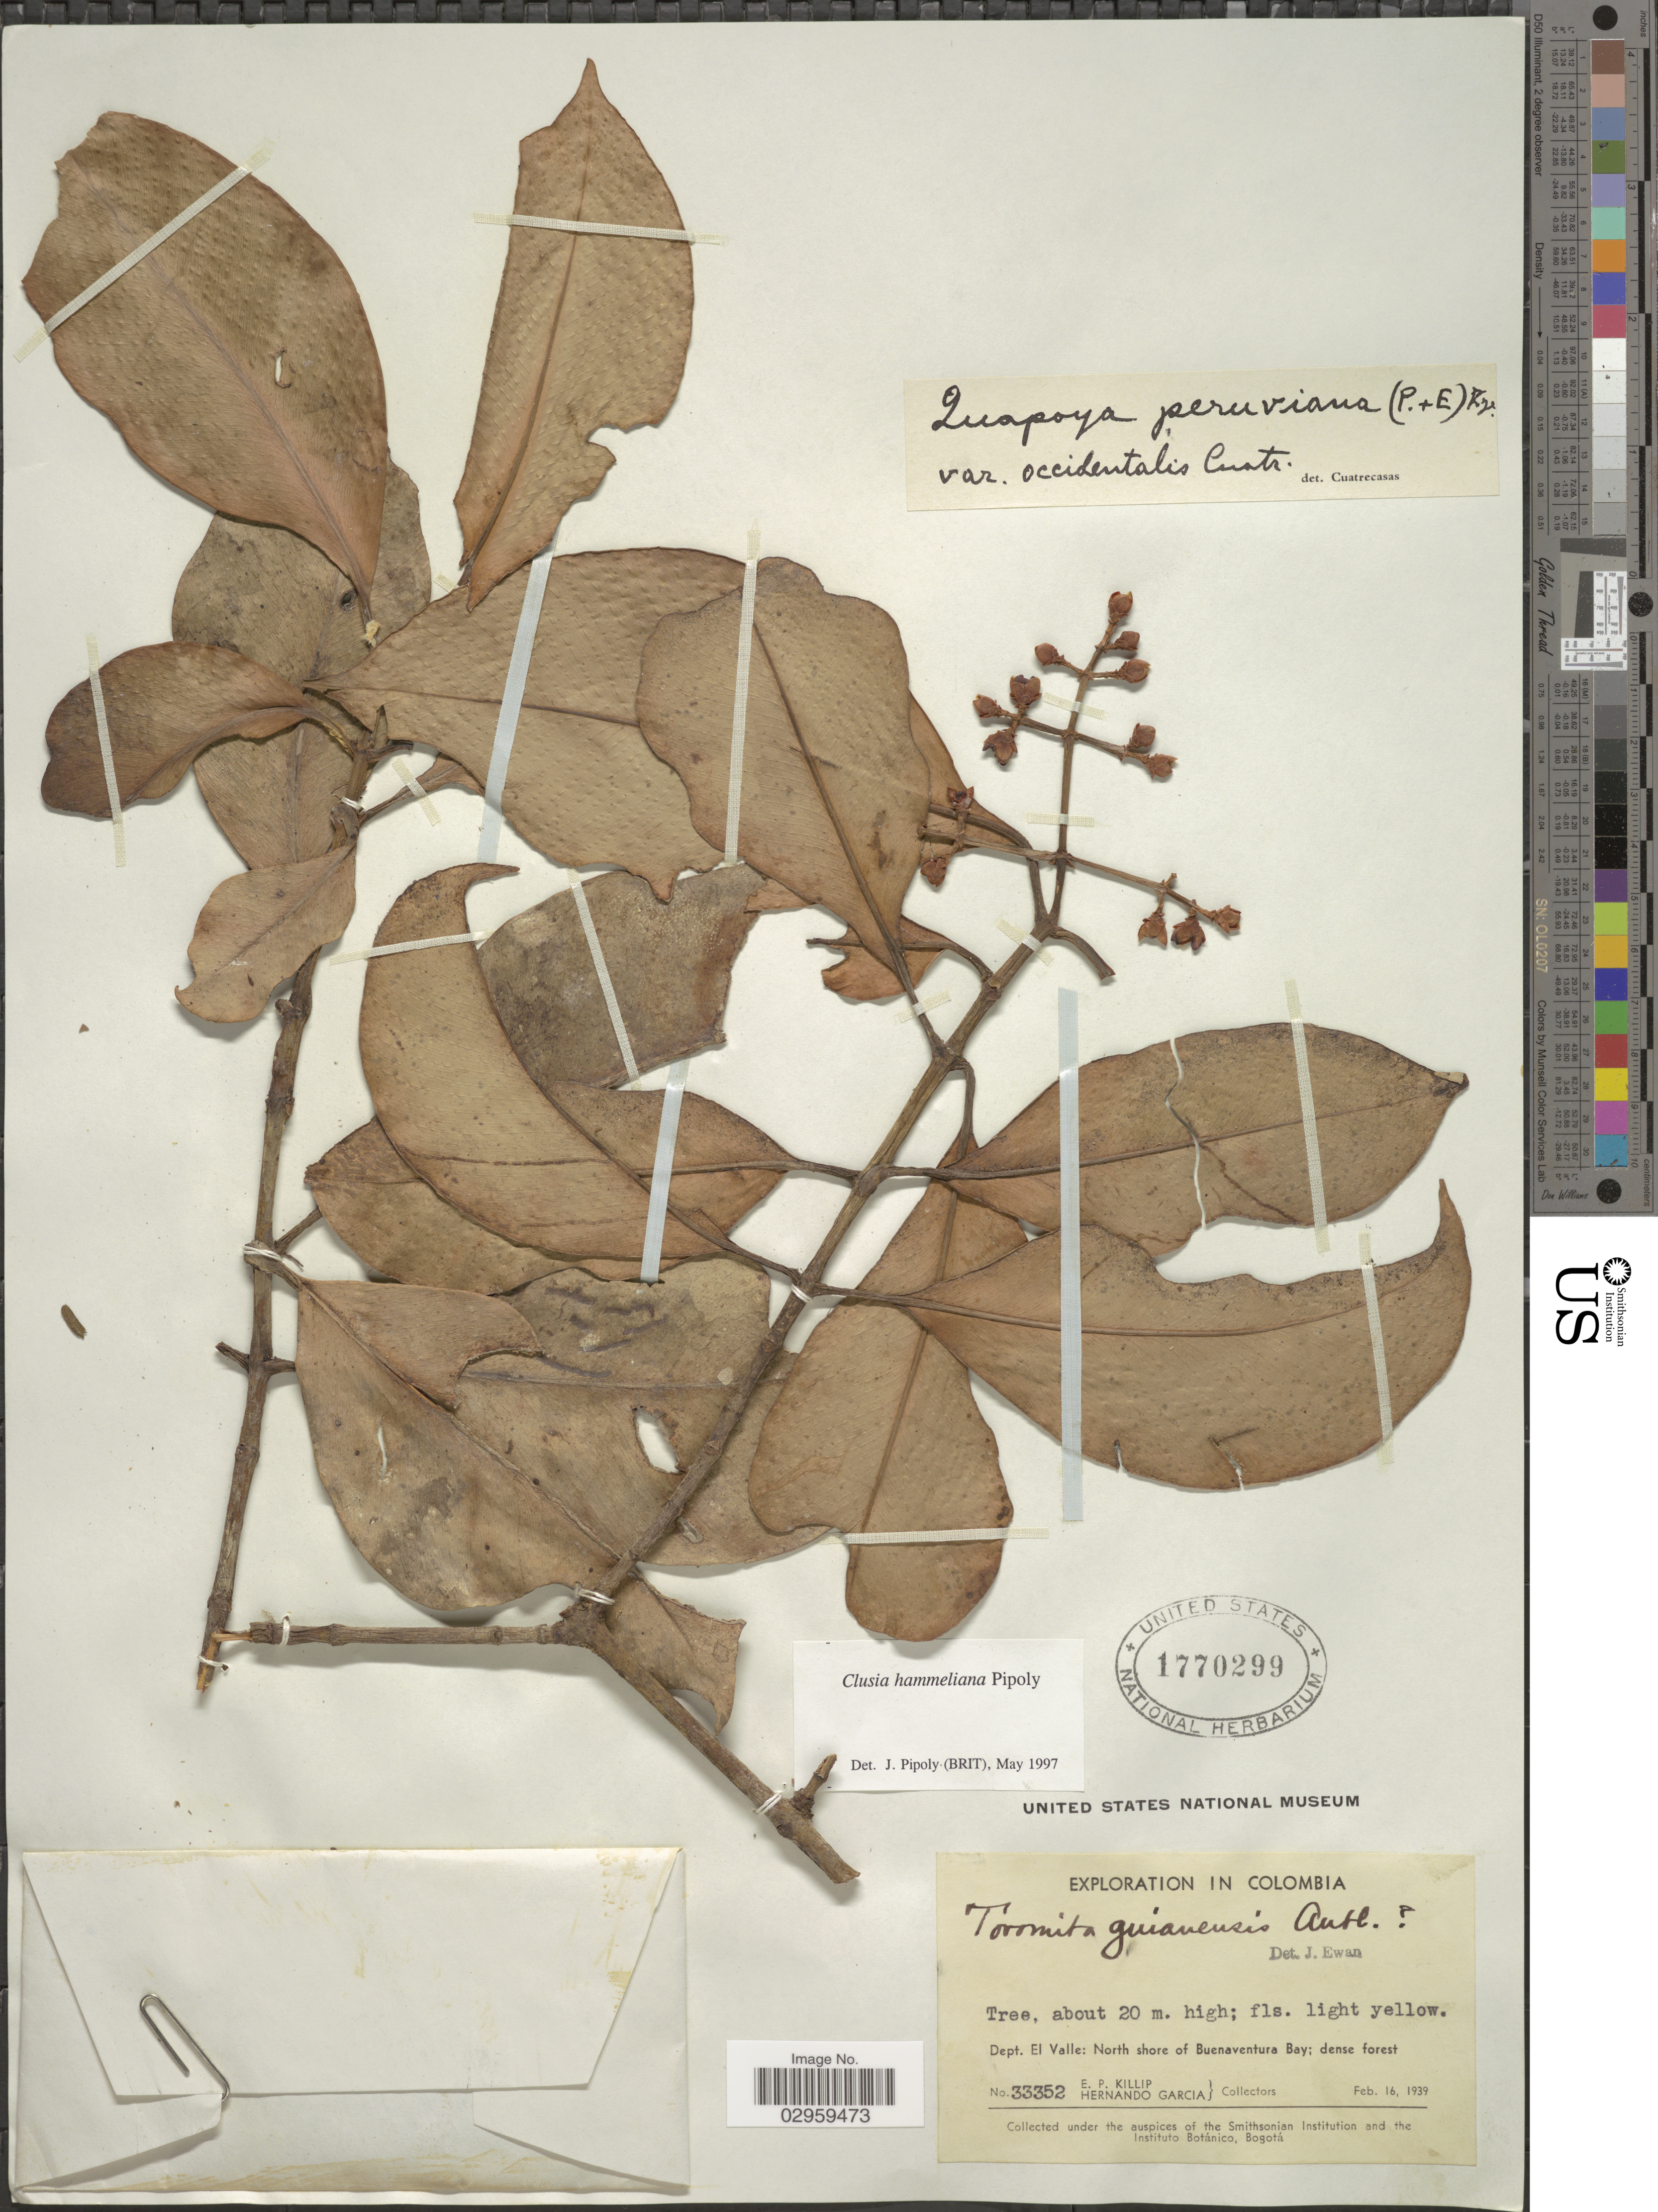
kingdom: Plantae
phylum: Tracheophyta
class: Magnoliopsida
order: Malpighiales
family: Clusiaceae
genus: Clusia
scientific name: Clusia hammeliana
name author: Pipoly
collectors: E. P. Killip & H. Garcia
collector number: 33352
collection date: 1939-02-16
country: Colombia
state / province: Valle del Cauca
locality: Dept. El Valle: North shore of Buenaventura Bay.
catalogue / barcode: US 1770299